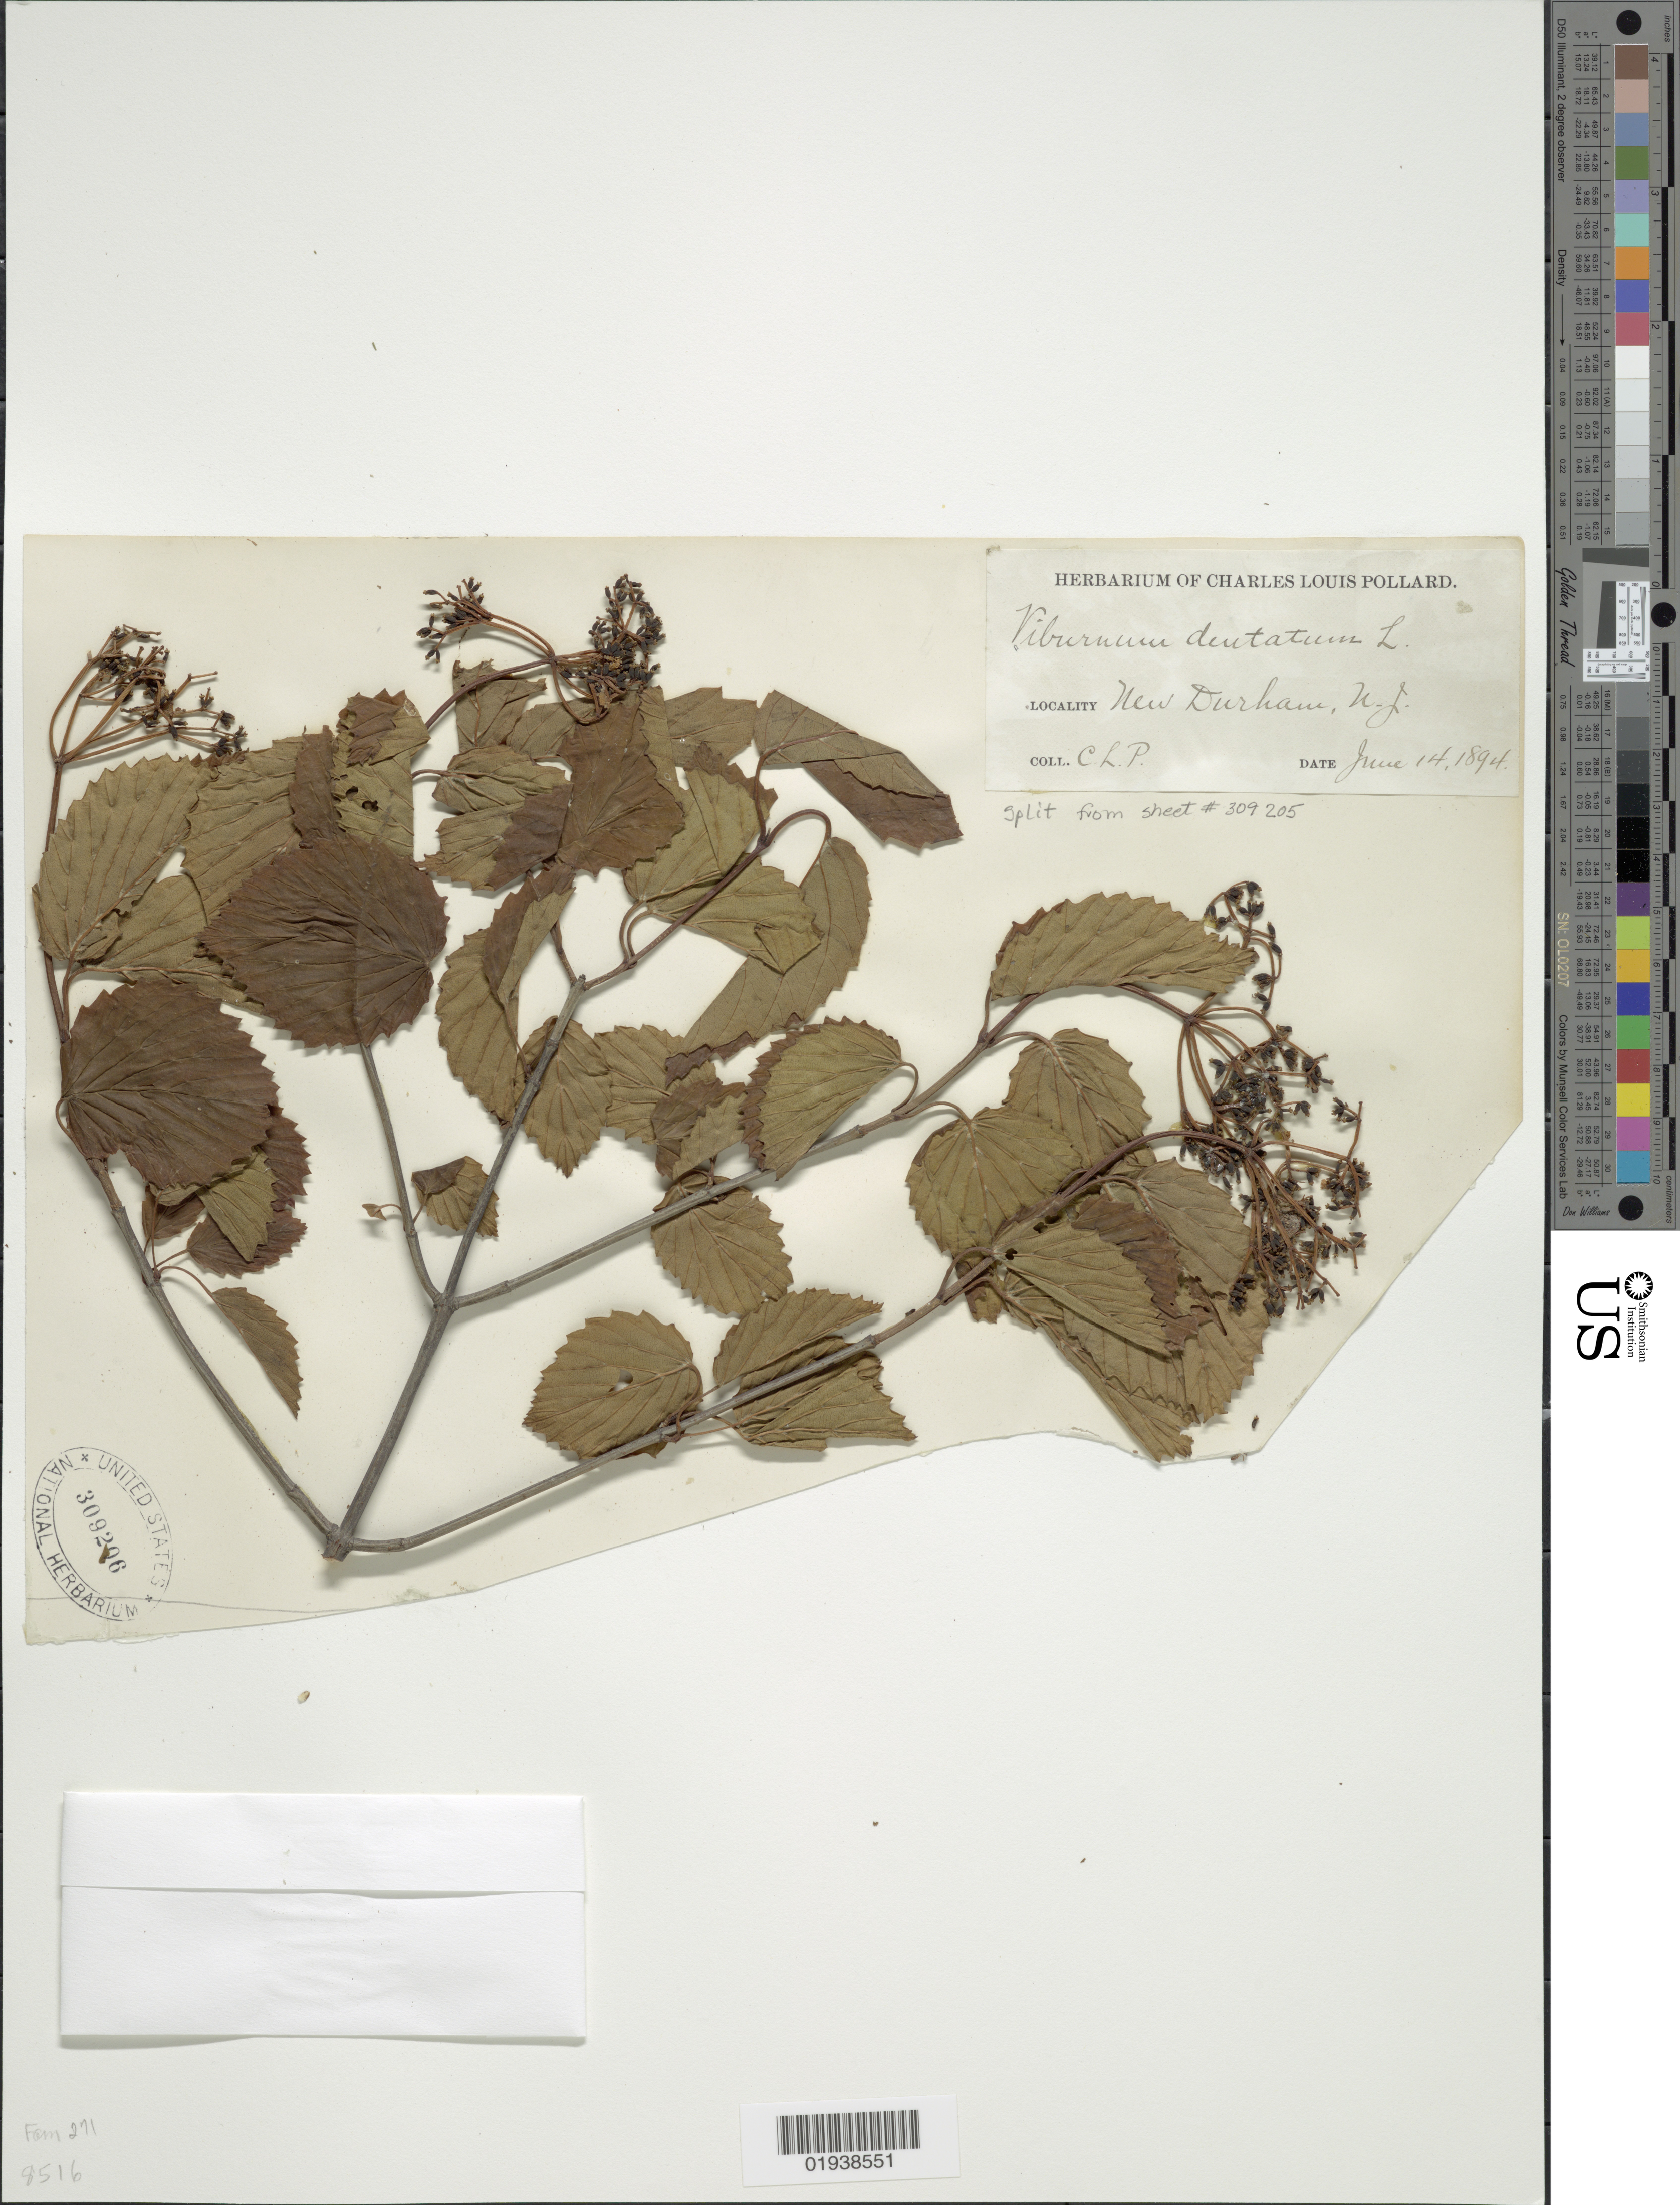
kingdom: Plantae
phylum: Tracheophyta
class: Magnoliopsida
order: Dipsacales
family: Viburnaceae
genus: Viburnum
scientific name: Viburnum dentatum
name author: L.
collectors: C. L. Pollard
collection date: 1894-06-14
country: United States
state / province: New Jersey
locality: New Durham, N.J.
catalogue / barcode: US 309206